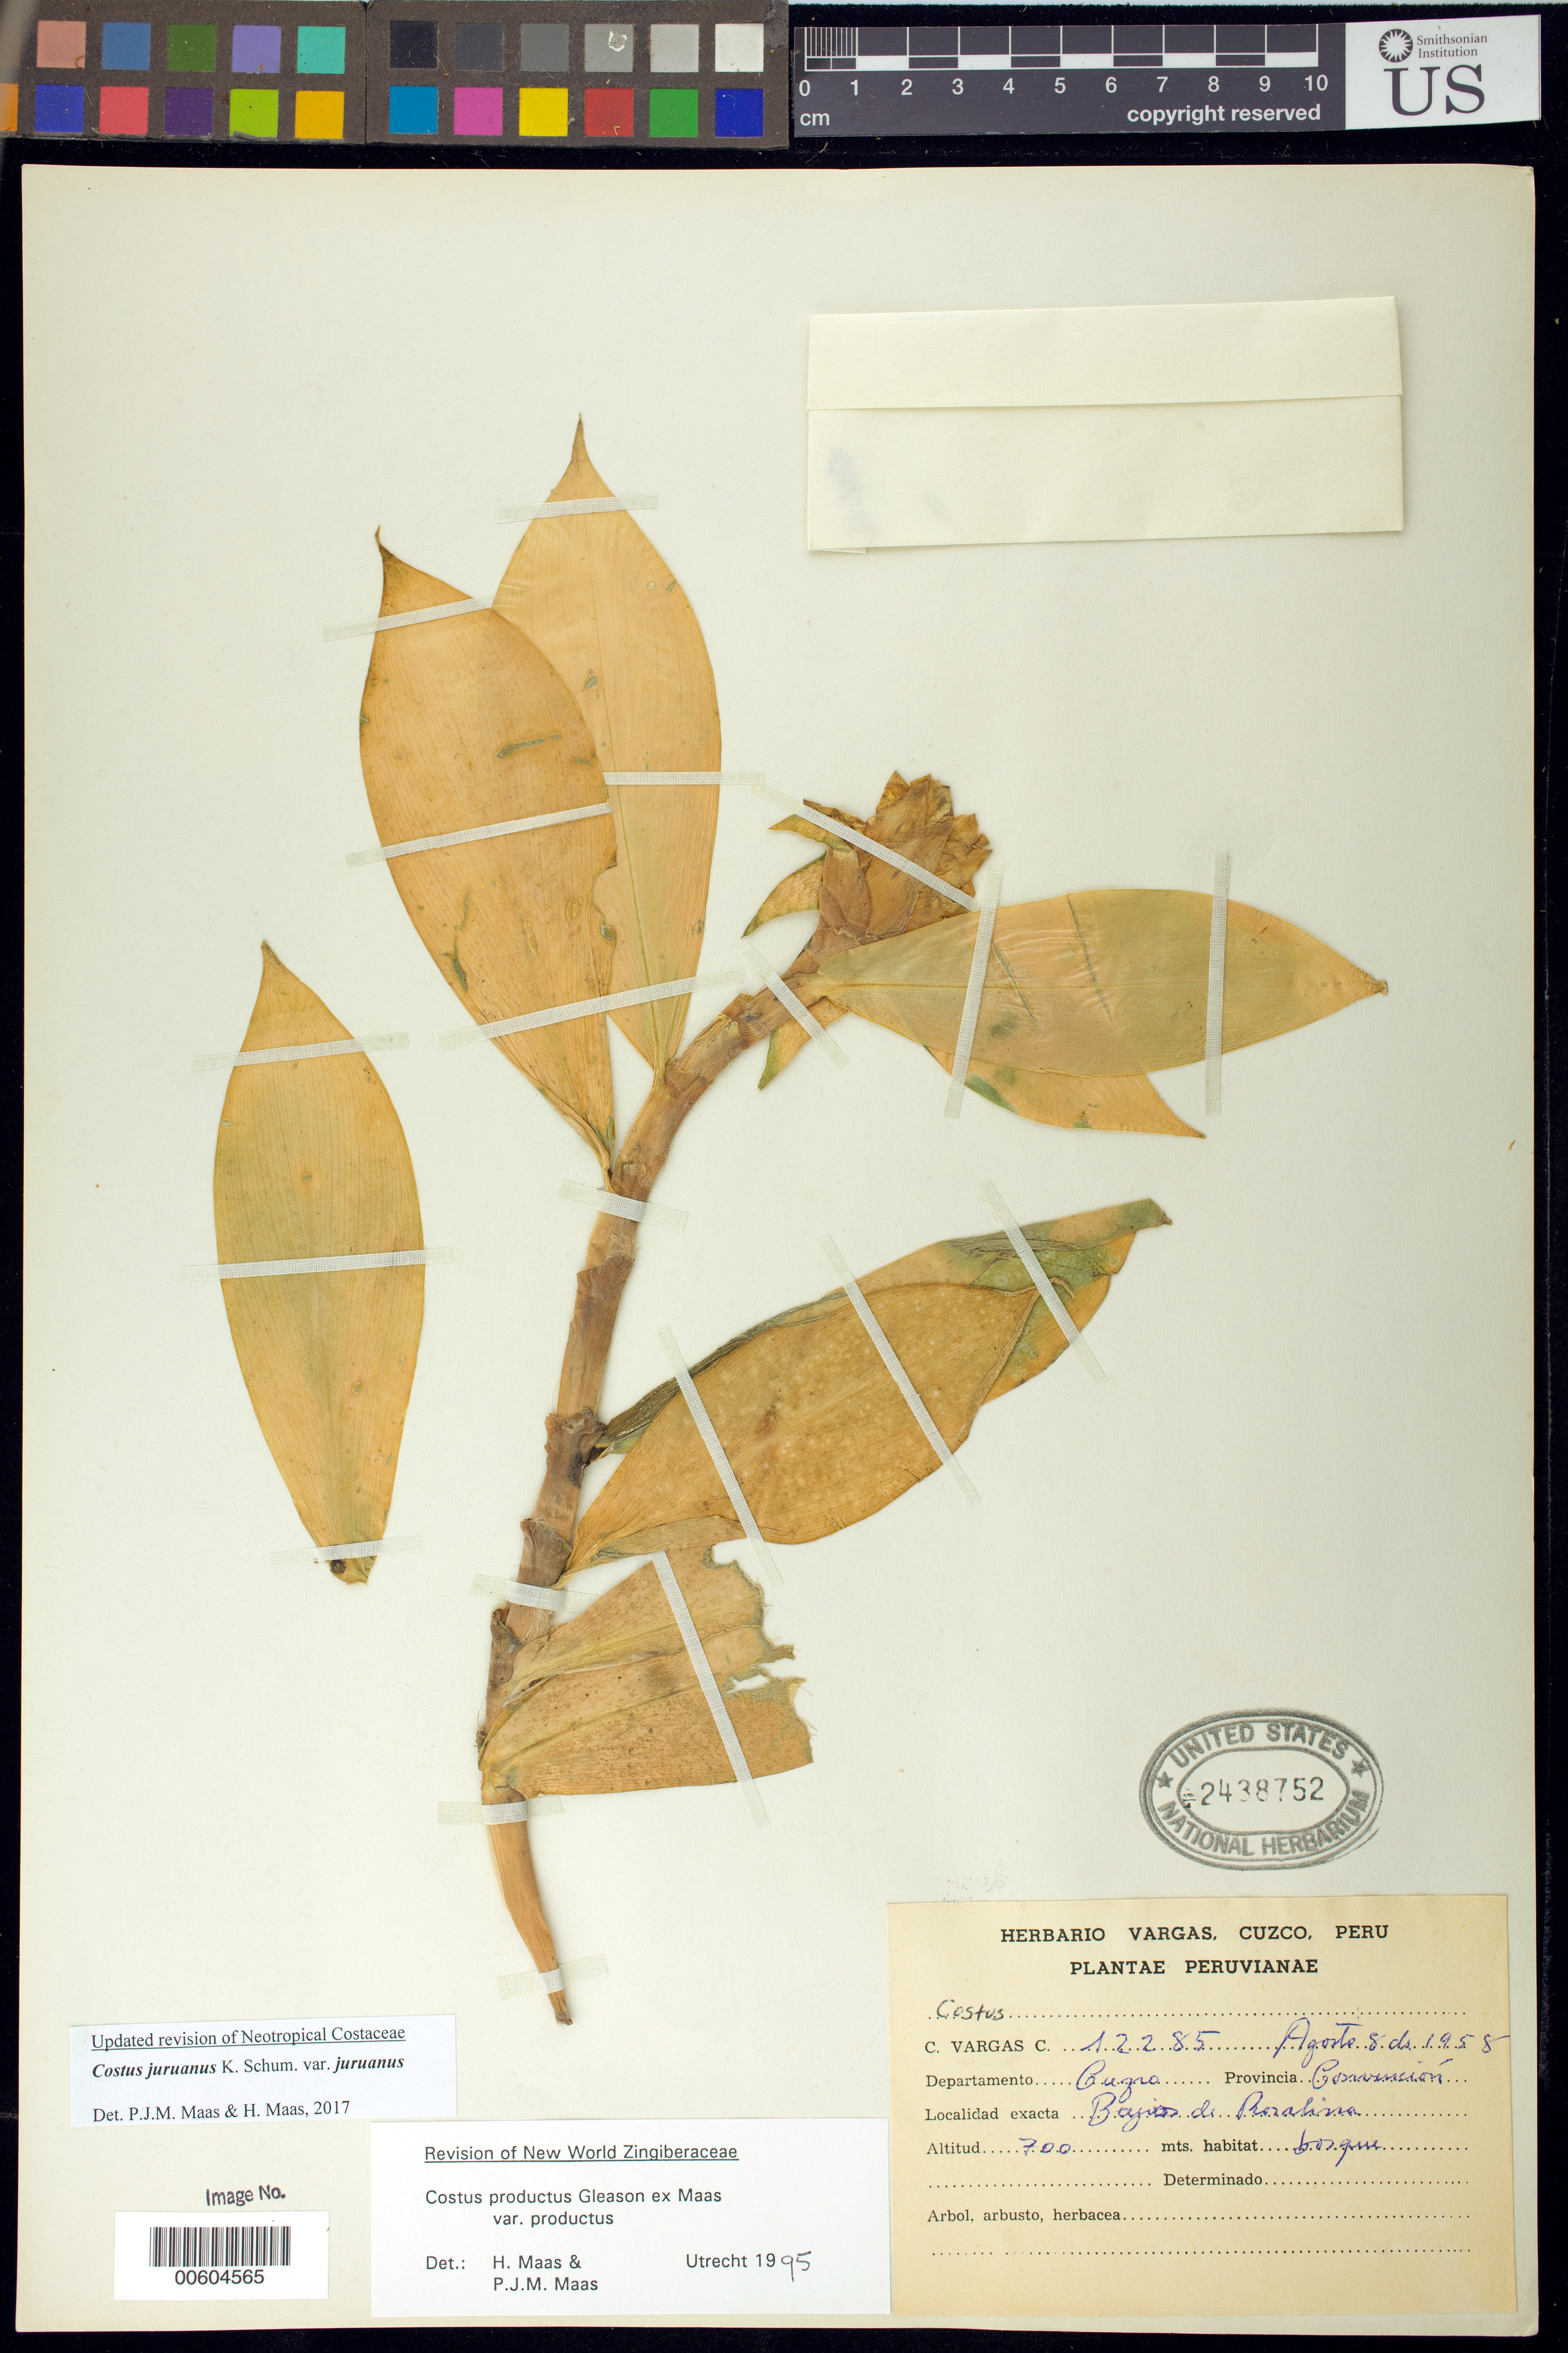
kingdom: Plantae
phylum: Tracheophyta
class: Liliopsida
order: Zingiberales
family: Costaceae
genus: Costus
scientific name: Costus juruanus var. juruanus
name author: K. Schum.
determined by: Maas, Paul J.; Maas, H.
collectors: C. Vargas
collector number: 12285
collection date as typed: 08 Aug 1958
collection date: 1958-08-08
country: Peru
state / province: Cusco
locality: Convencion, Bajios de Rosalina.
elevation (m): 700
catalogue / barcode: US 2438752